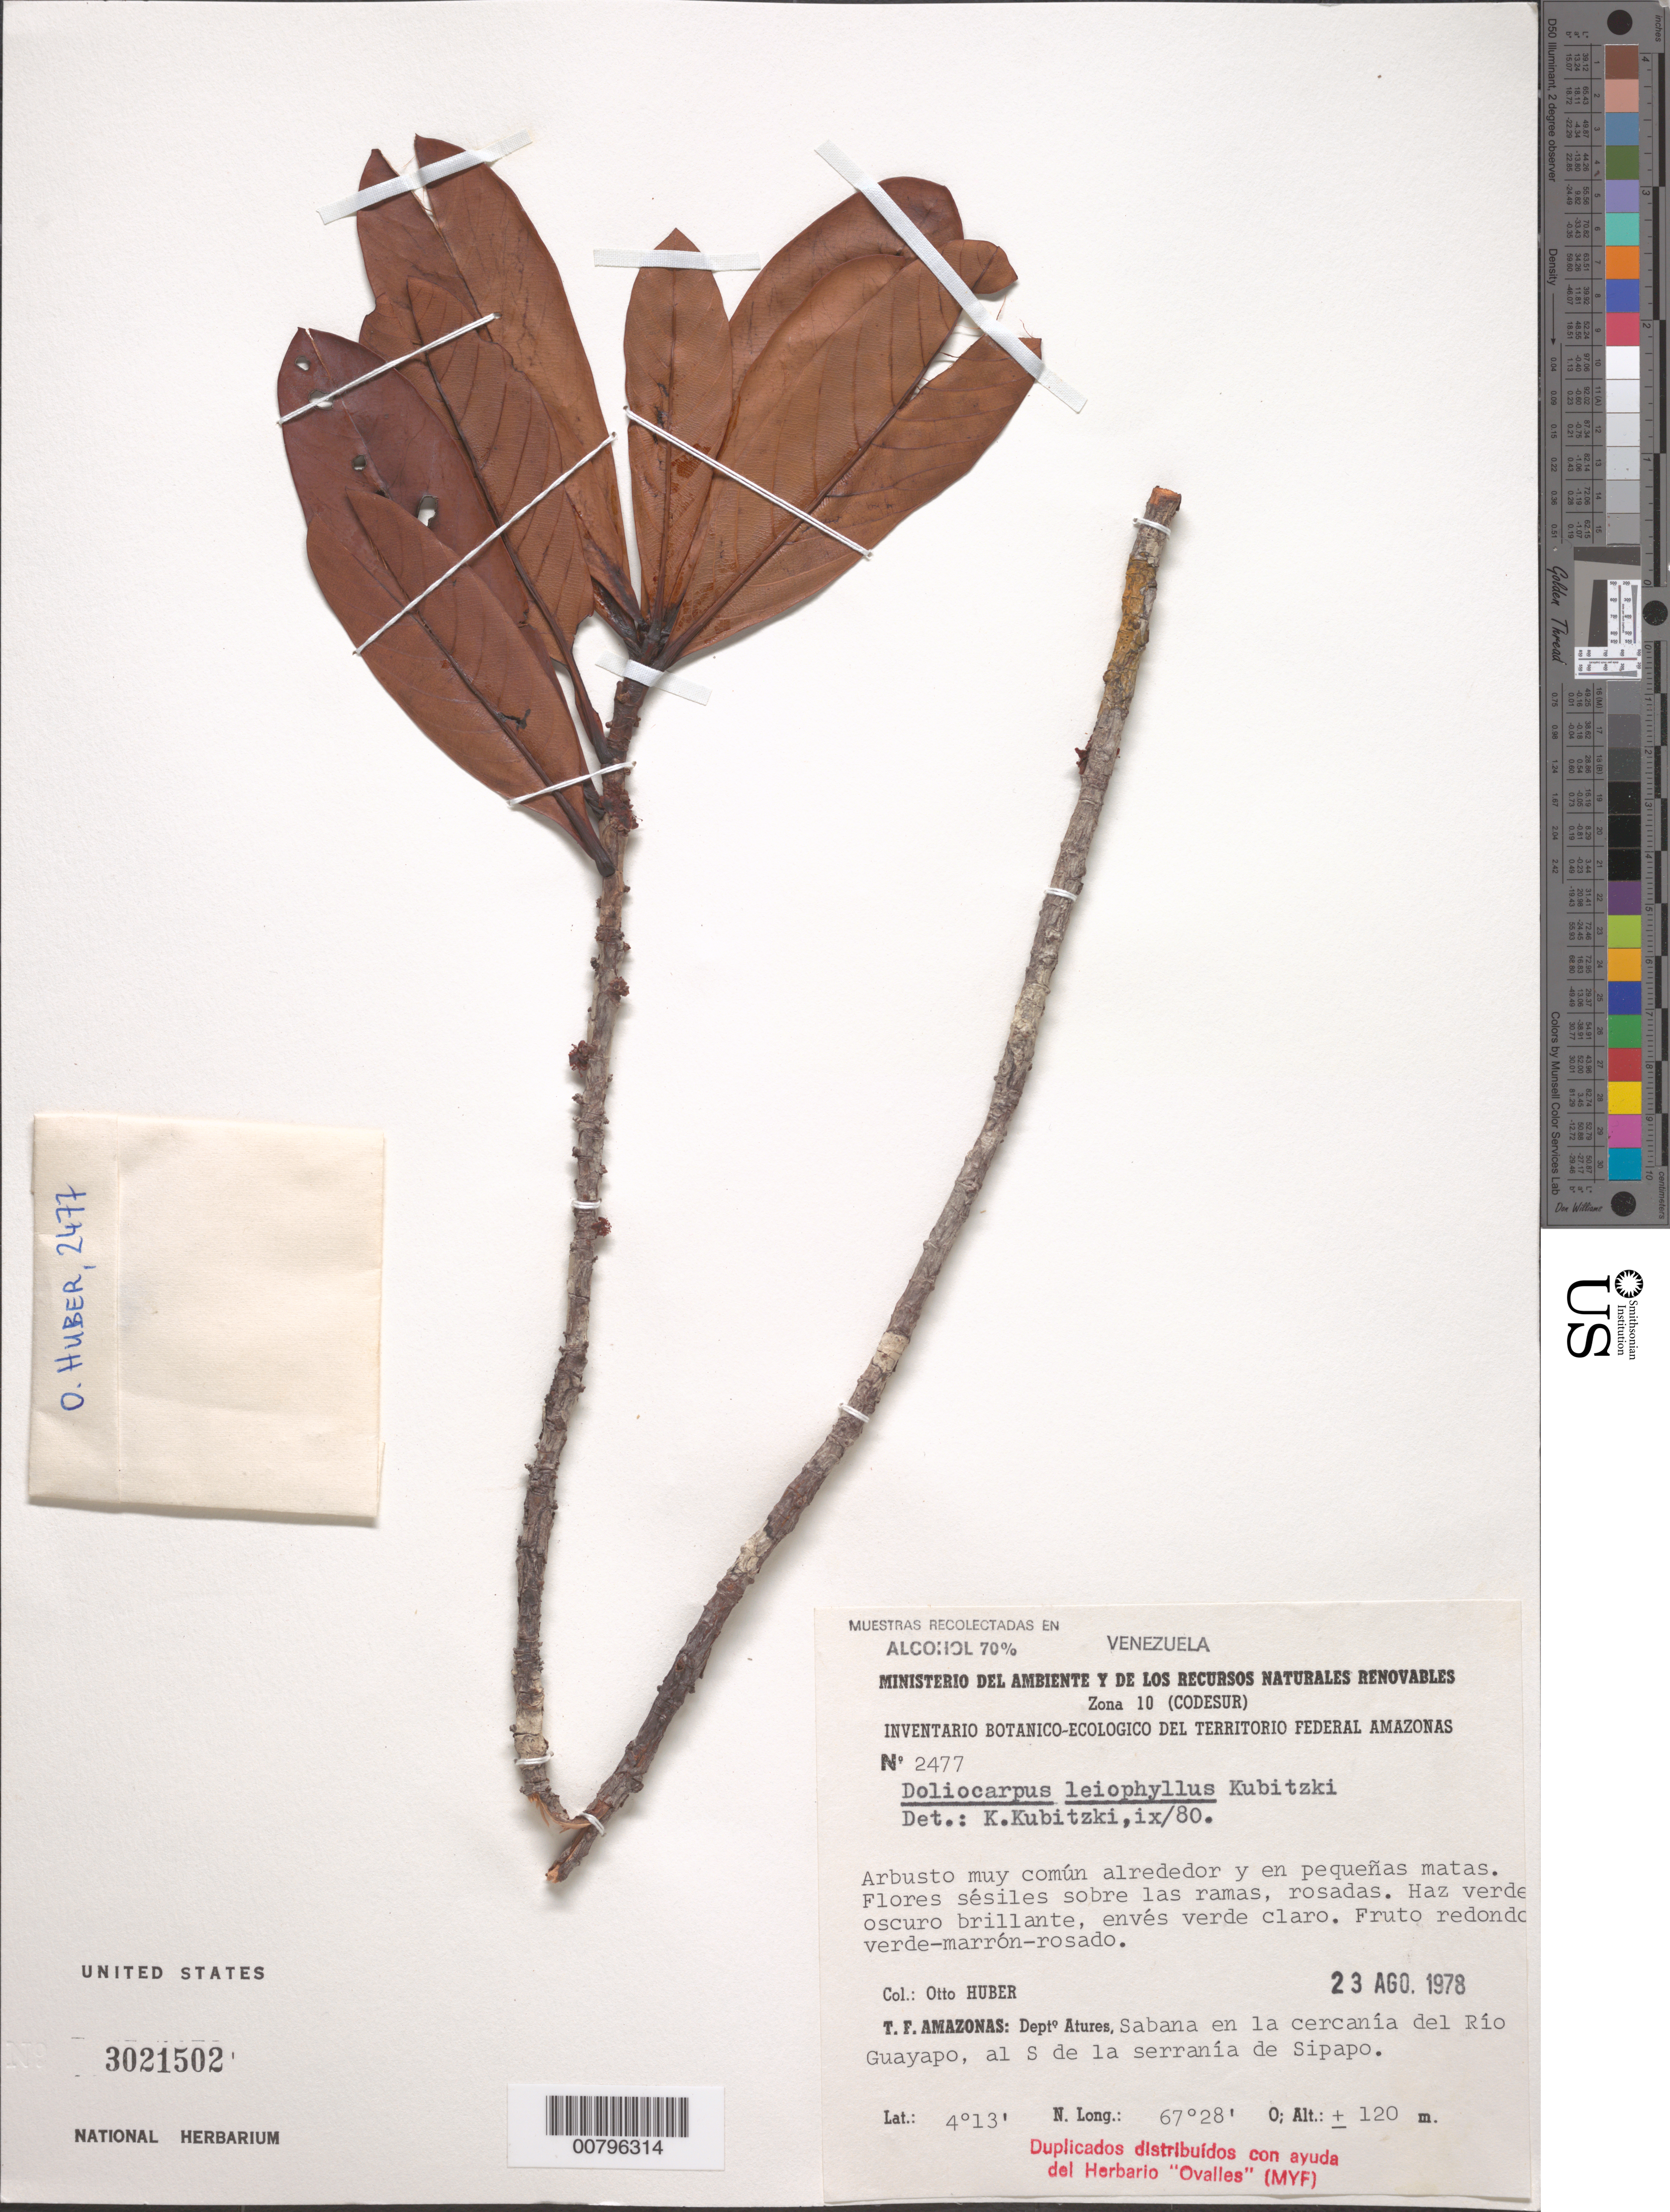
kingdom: Plantae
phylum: Tracheophyta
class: Magnoliopsida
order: Dilleniales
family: Dilleniaceae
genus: Doliocarpus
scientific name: Doliocarpus leiophyllus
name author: Kubitzki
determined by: Kubitzki, Klaus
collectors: O. Huber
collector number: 2477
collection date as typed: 23-Aug-78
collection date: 1978-08-23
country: Venezuela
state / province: Amazonas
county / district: Atures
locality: Río Guayapo, al S de la Serrania de Sipapo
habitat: Sabana en la cercania del Rio Guayapo, al S de la serrania de Sipapo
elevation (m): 120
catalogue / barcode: US 3021502